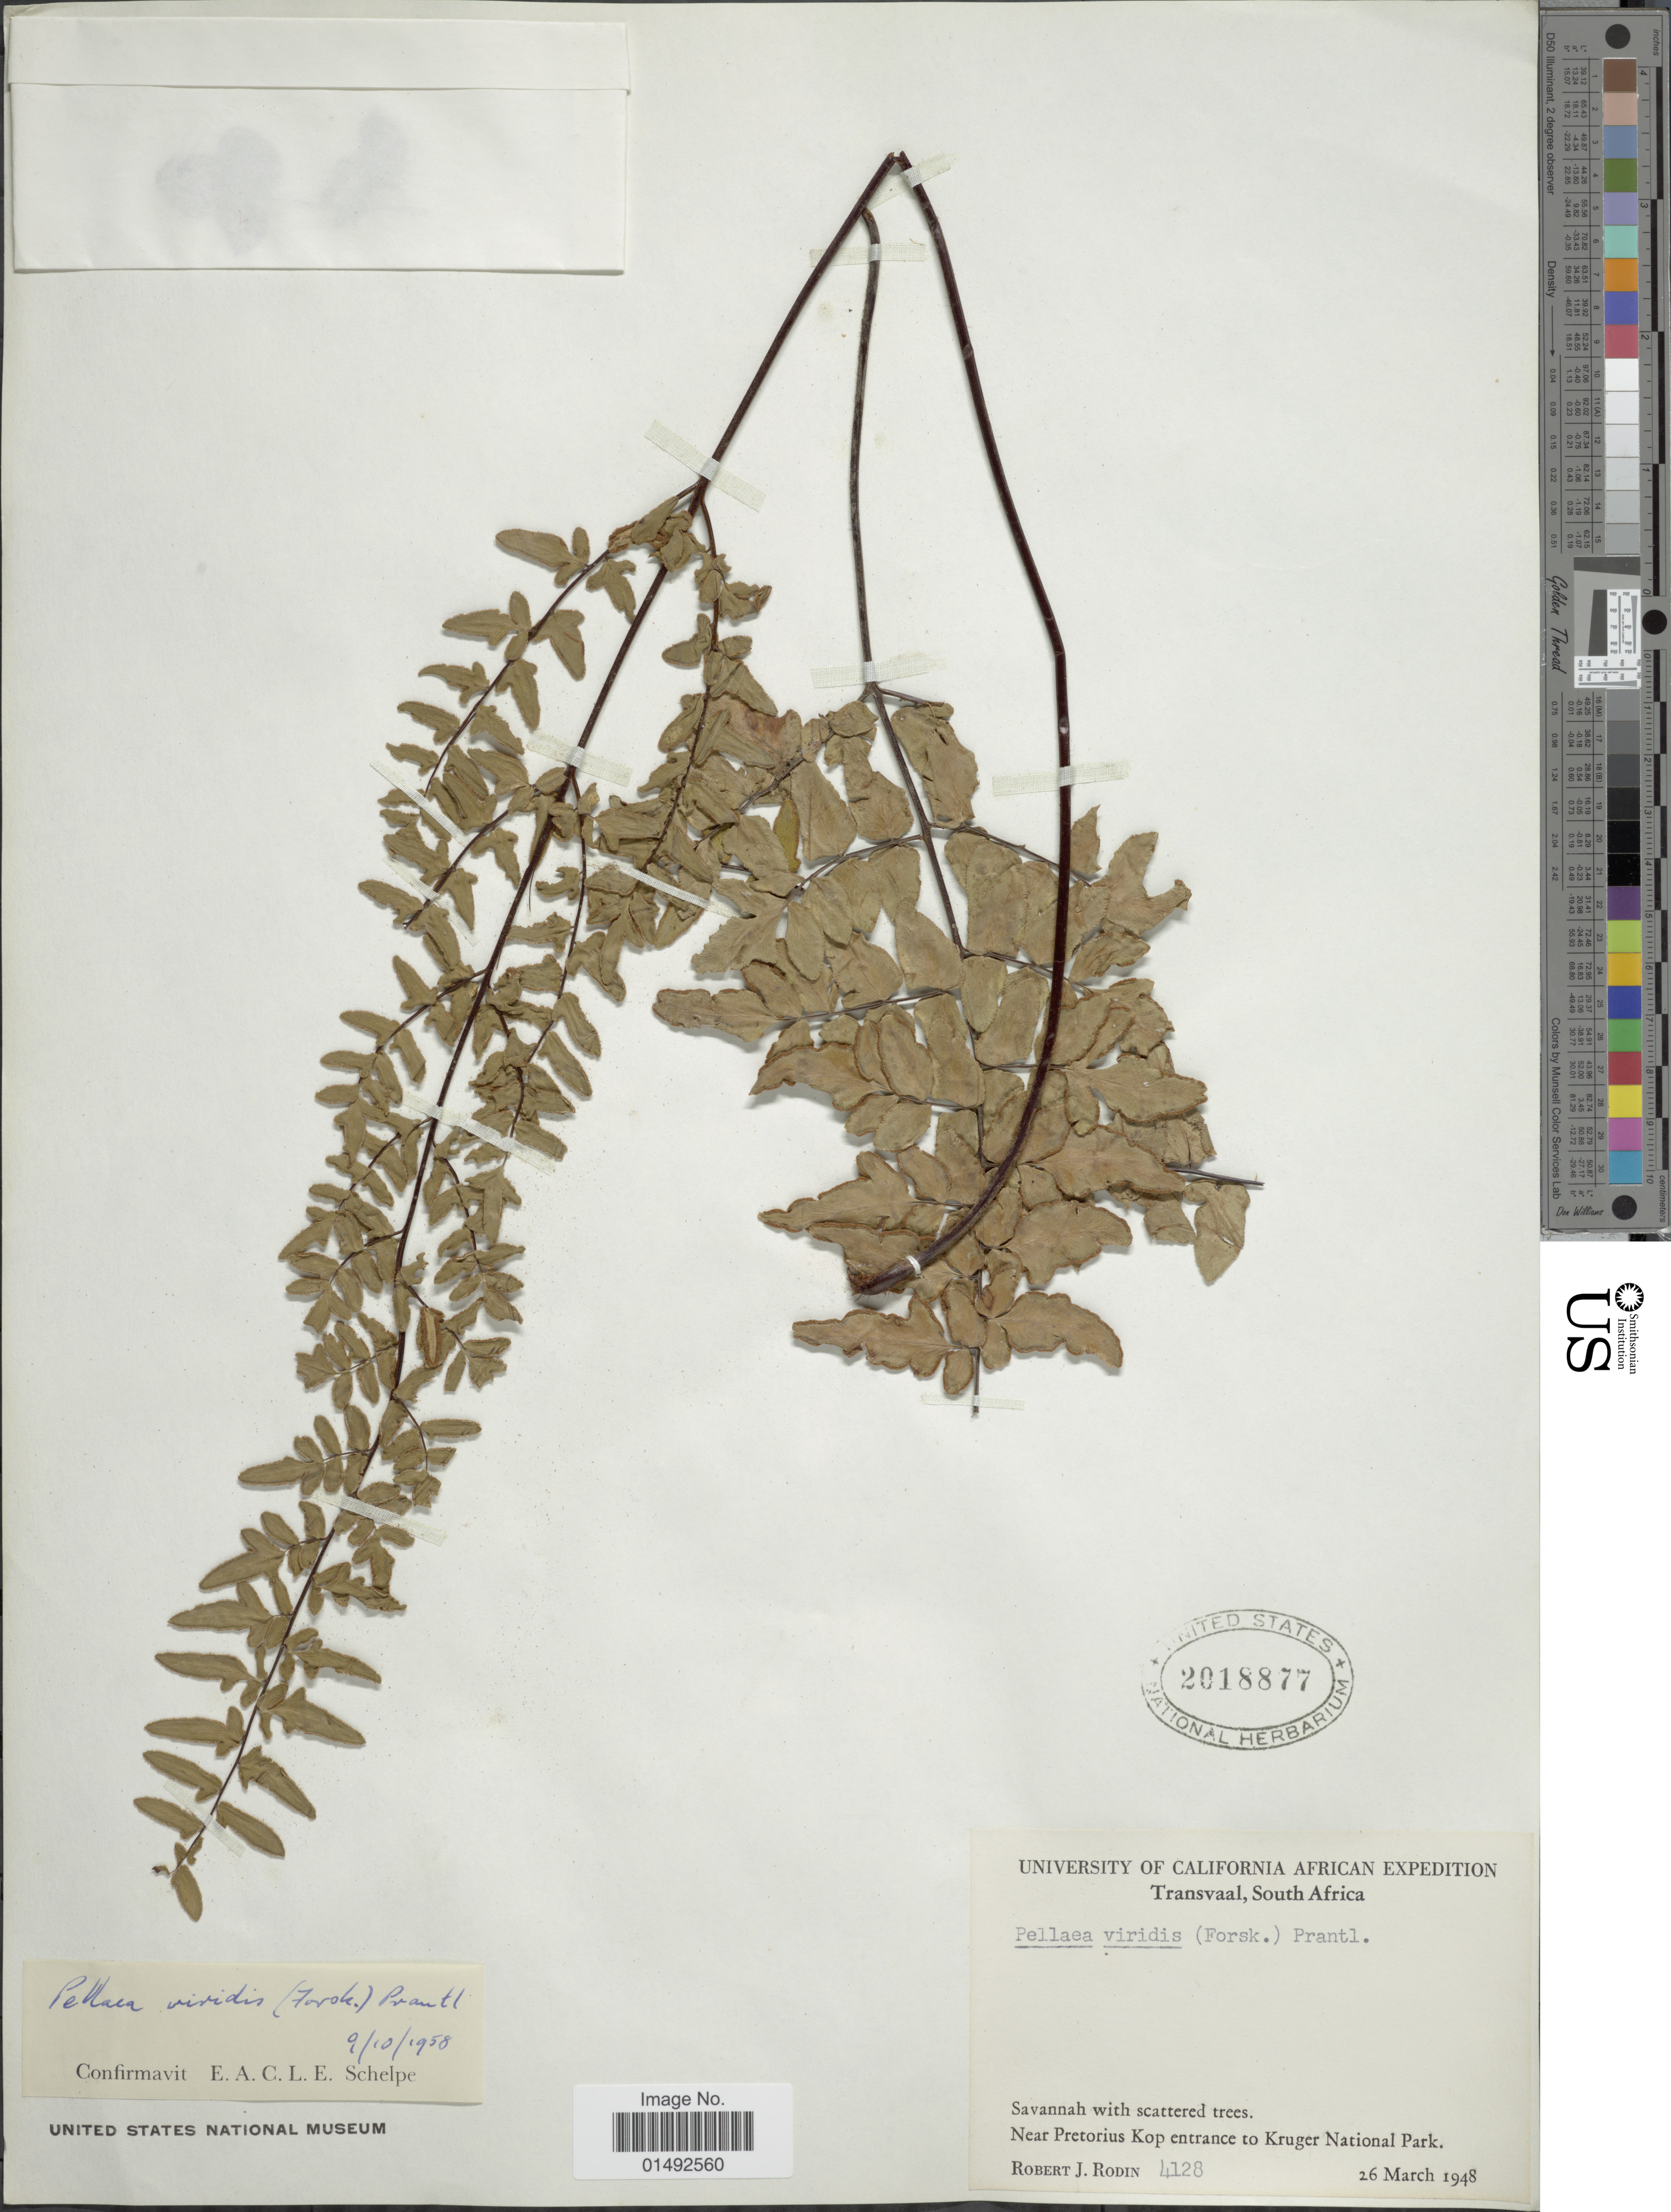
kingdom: Plantae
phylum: Tracheophyta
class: Polypodiopsida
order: Polypodiales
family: Pteridaceae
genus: Pellaea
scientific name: Pellaea viridis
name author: (Forssk.) Prantl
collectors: R. J. Rodin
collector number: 4128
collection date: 1948-03-26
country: South Africa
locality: Transvaal, Near Pretorius Kop entrance to kruger National Park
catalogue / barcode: US 201887